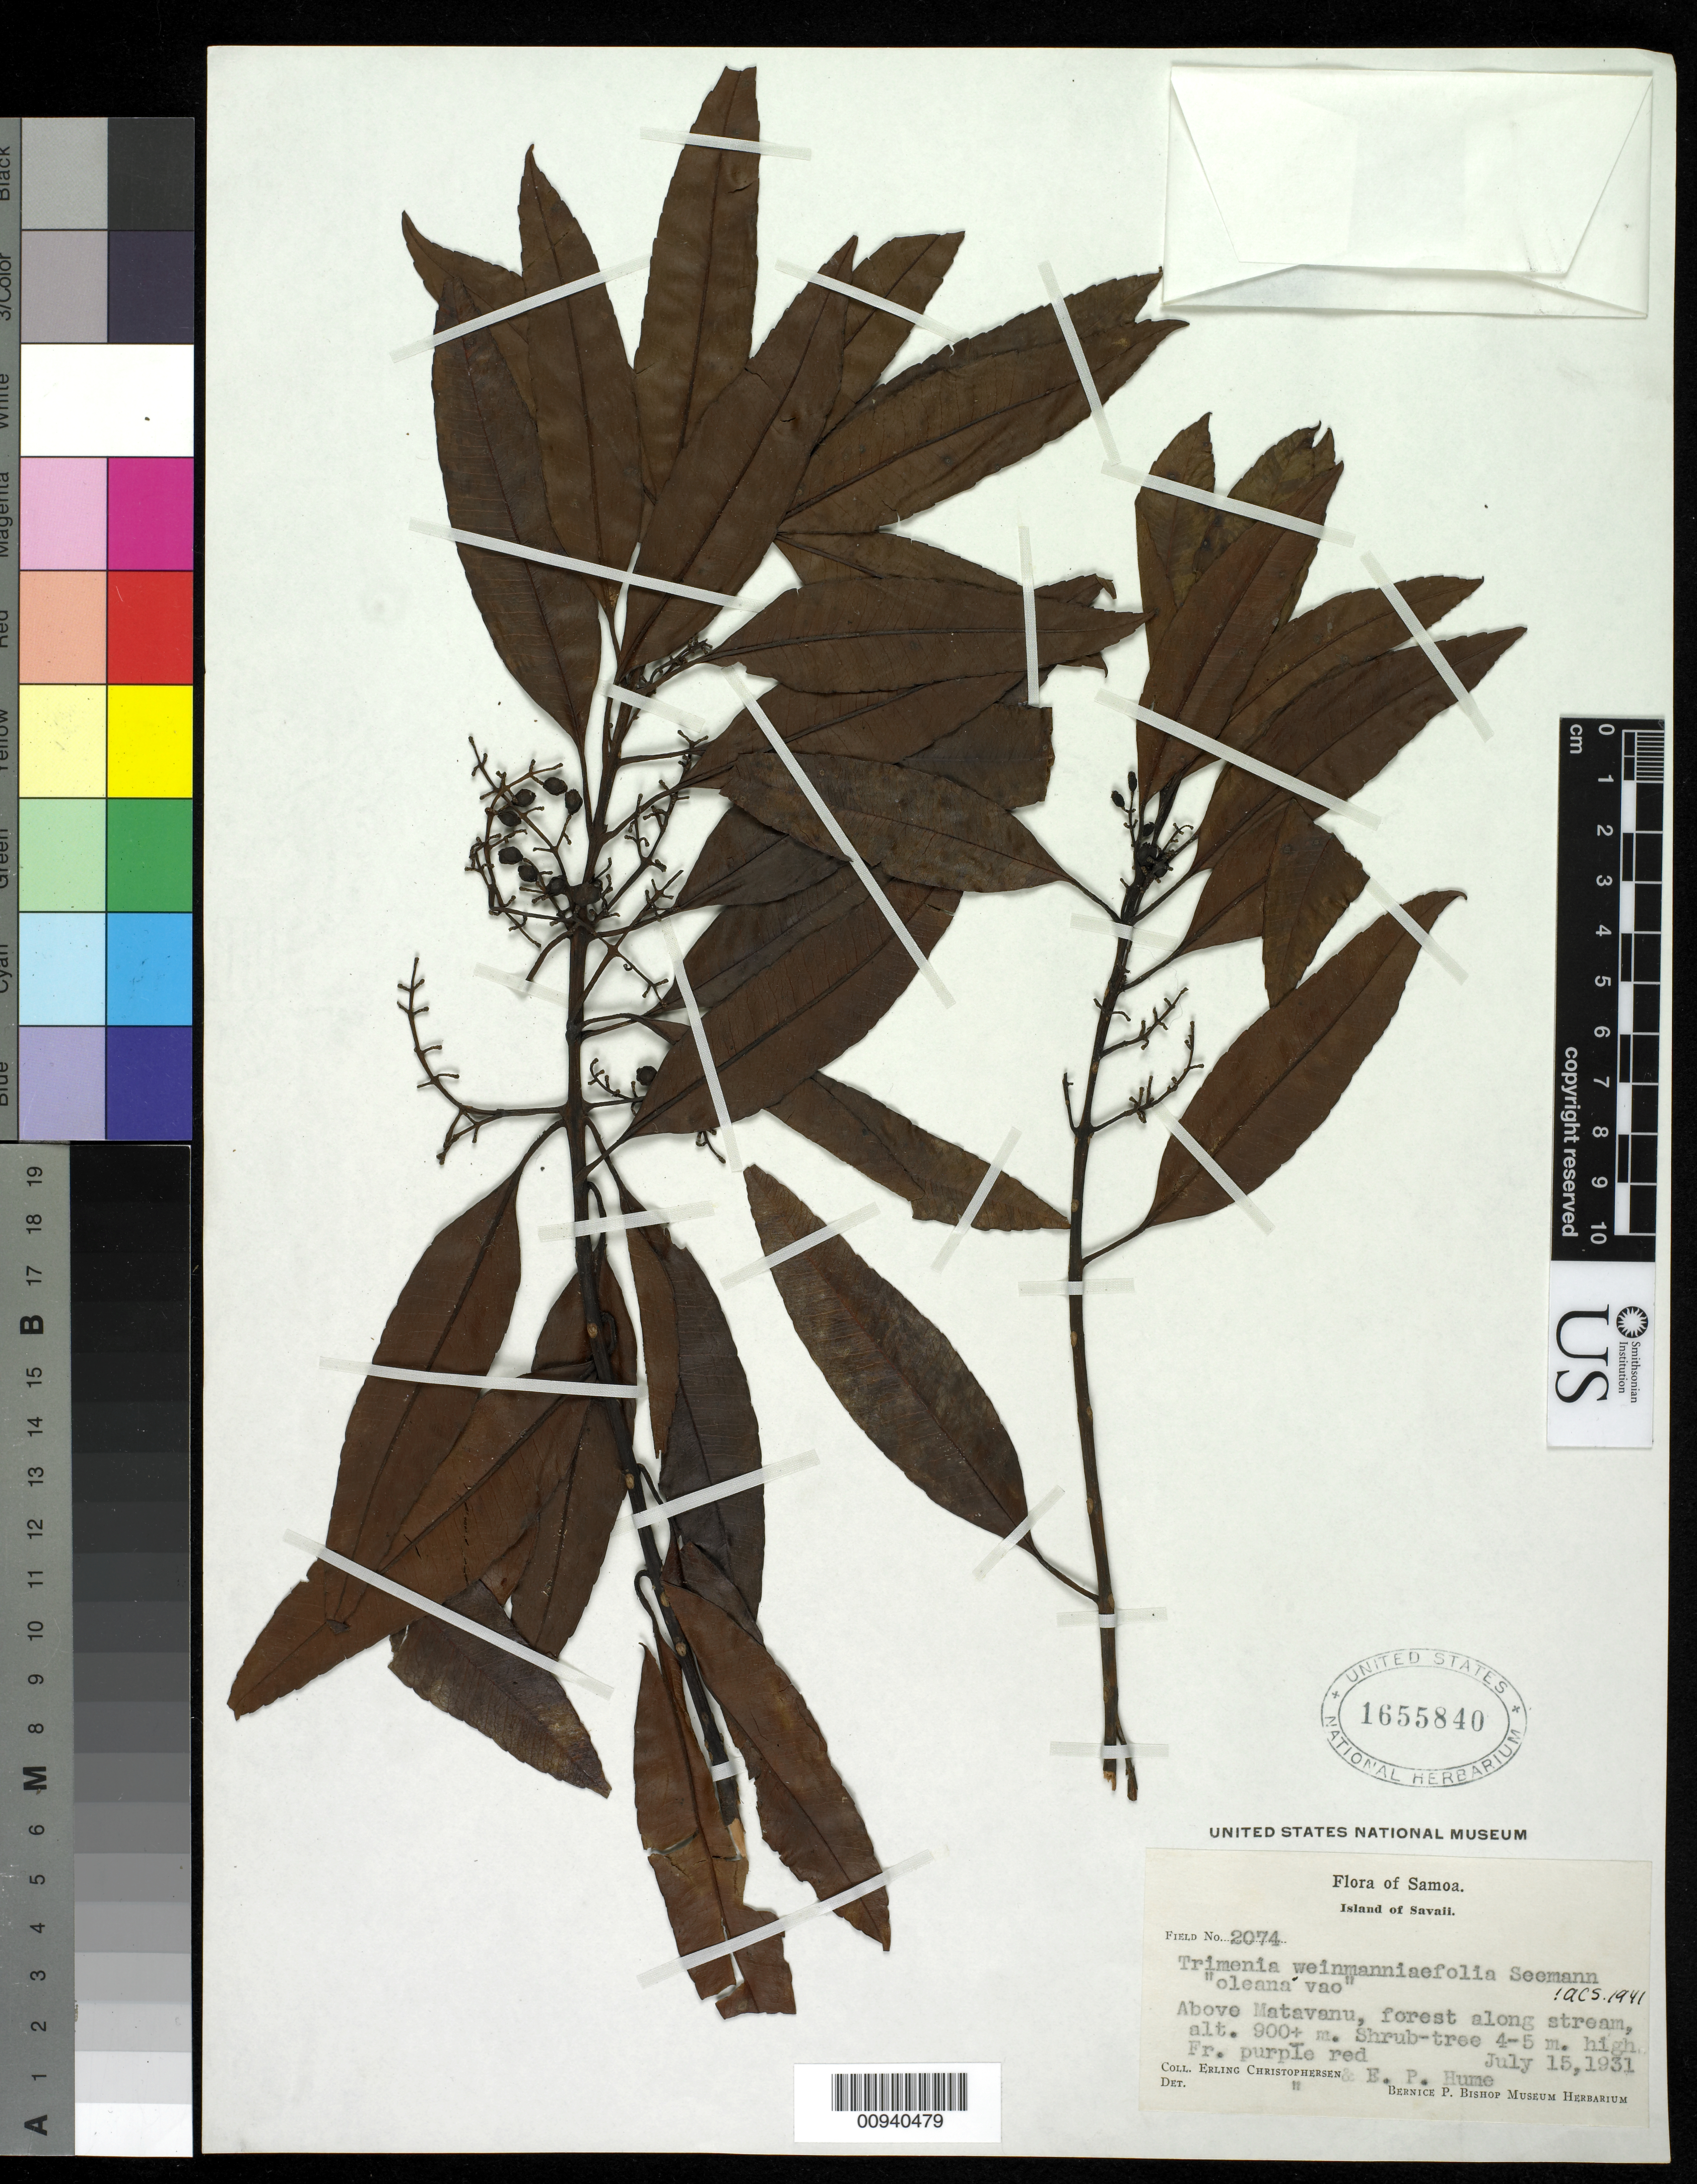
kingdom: Plantae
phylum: Tracheophyta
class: Magnoliopsida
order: Austrobaileyales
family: Trimeniaceae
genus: Trimenia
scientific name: Trimenia weinmanniifolia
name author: Seem.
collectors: E. Christophersen & E. Hume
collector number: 2074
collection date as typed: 15 Jul 1931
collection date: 1931-07-15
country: Samoa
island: Savai'i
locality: Above Matavanu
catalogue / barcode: US 1655840